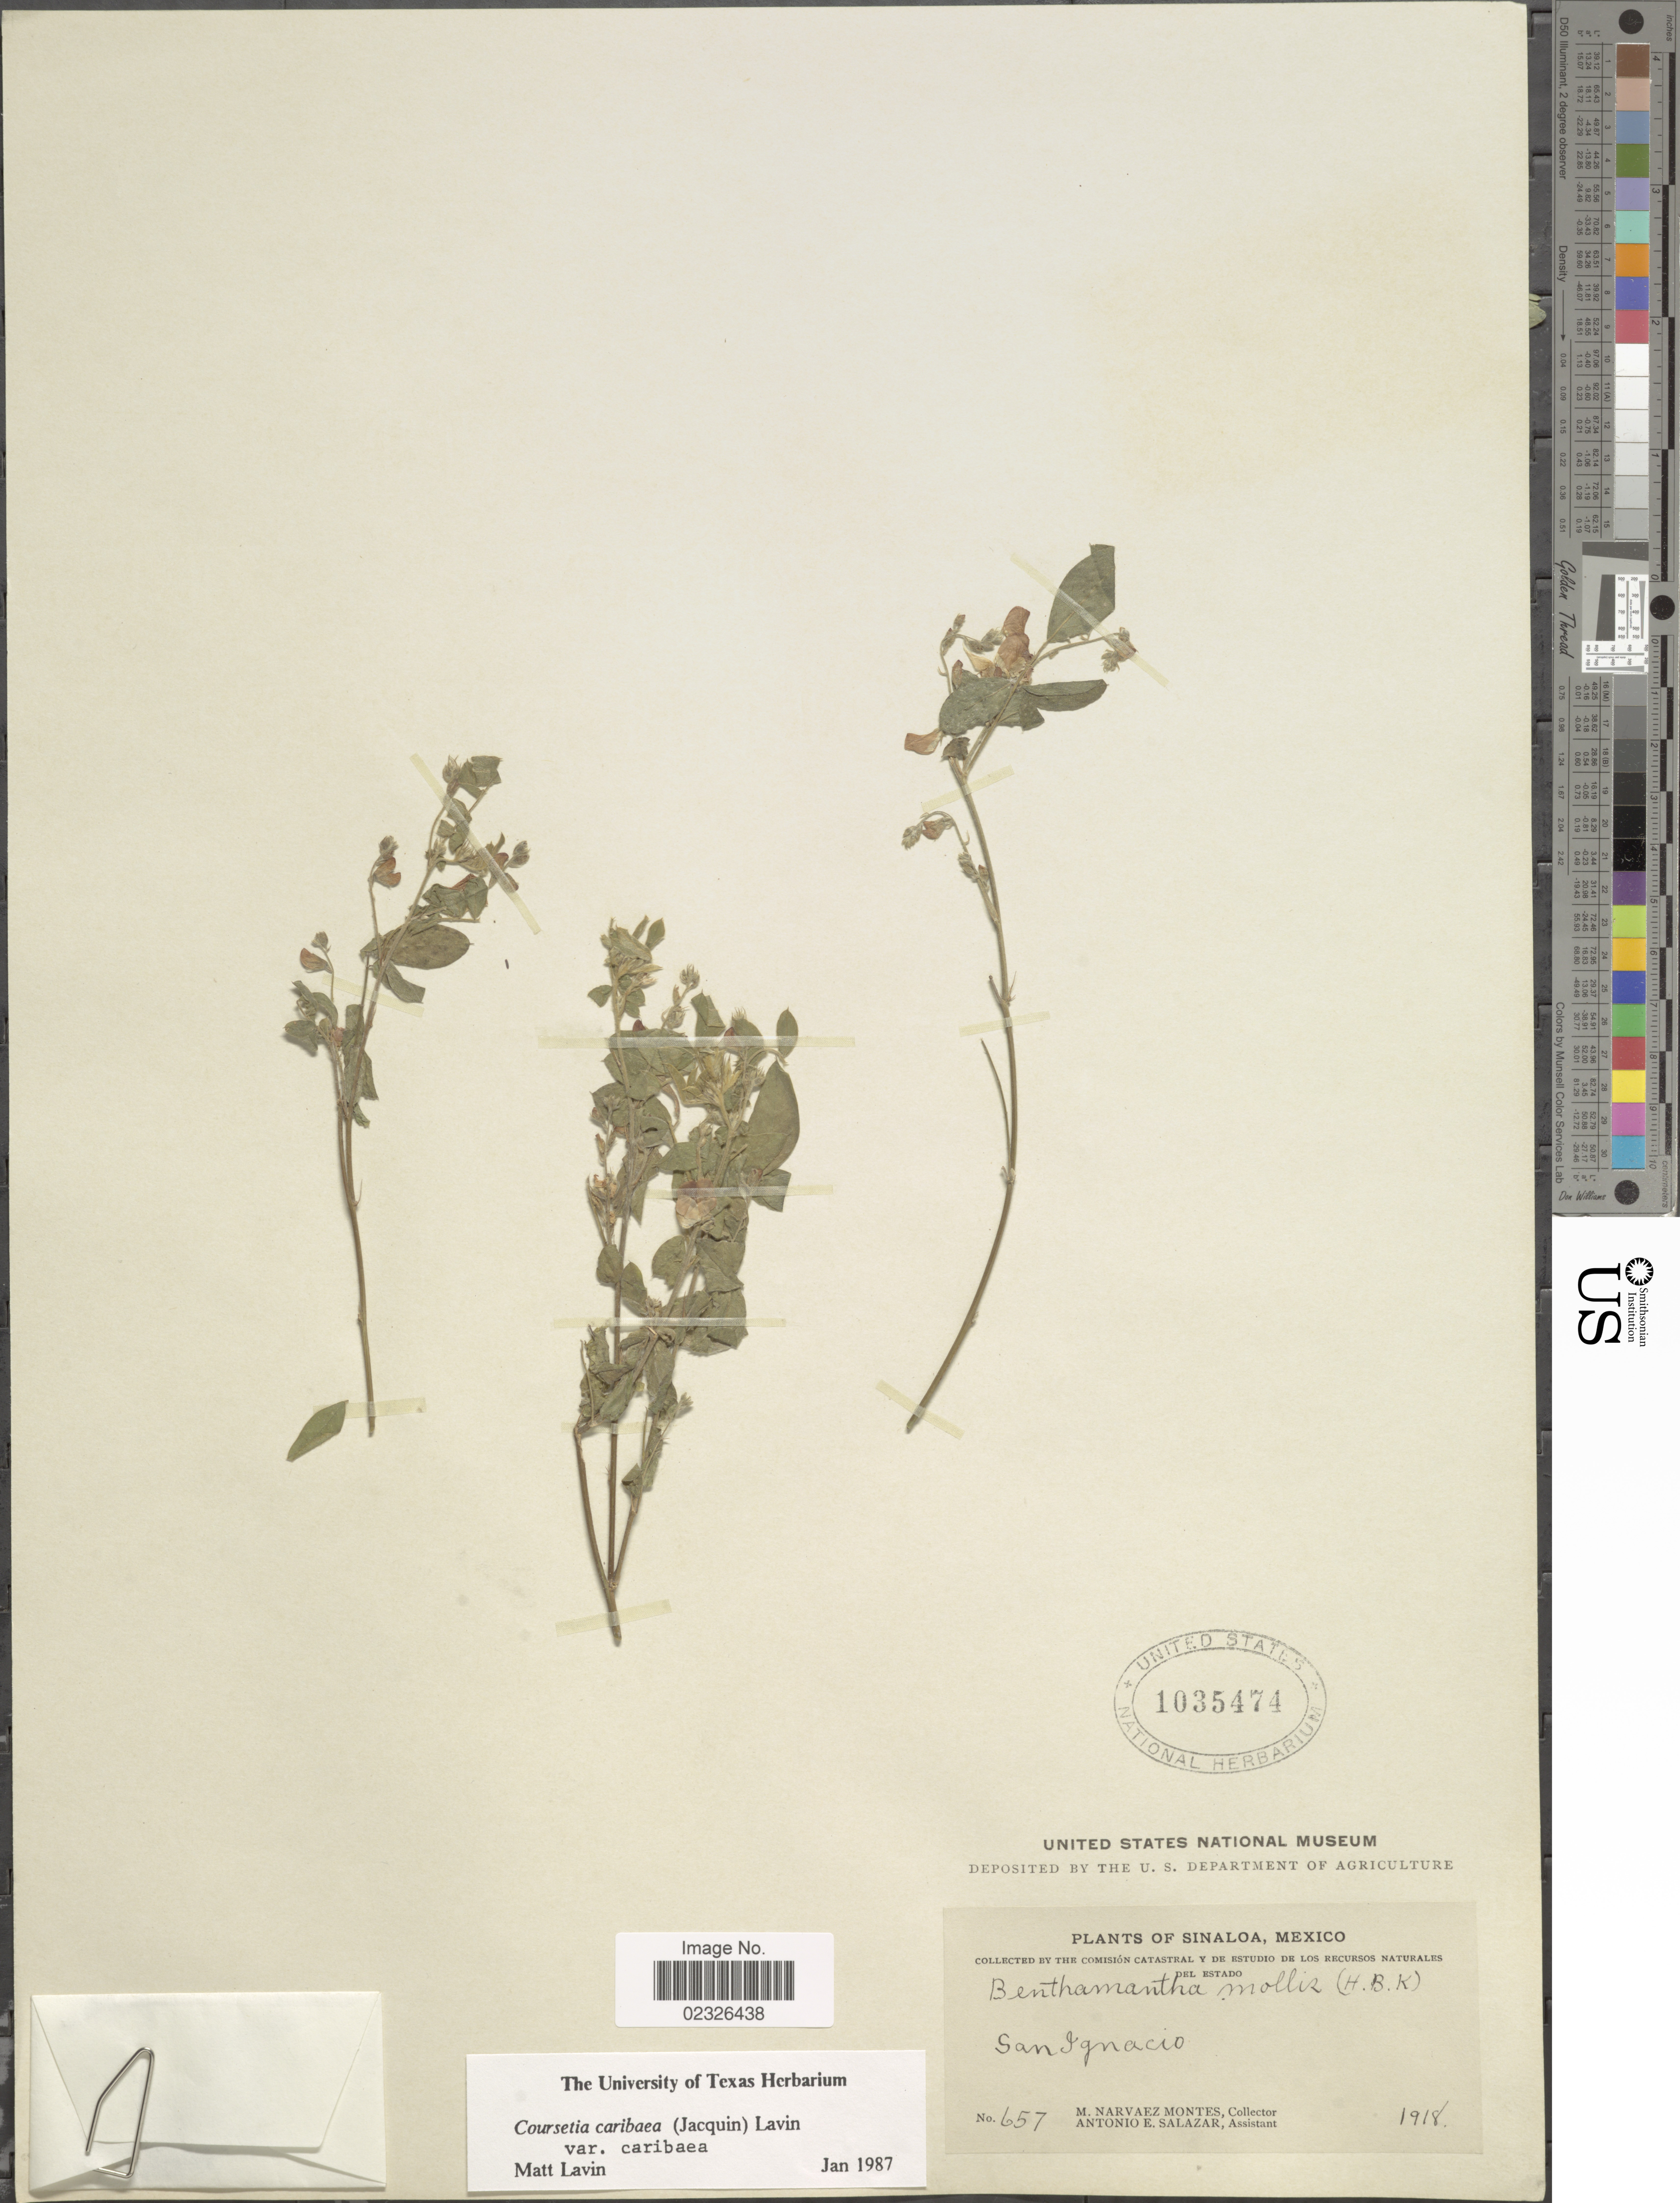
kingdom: Plantae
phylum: Tracheophyta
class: Magnoliopsida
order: Fabales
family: Fabaceae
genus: Coursetia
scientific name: Coursetia caribaea var. caribaea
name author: (Jacq.) Lavin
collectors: M. Narvaez-Montes & A. E. Salazar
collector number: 657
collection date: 1918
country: Mexico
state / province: Sinaloa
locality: San Ignacio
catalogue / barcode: US 1035474